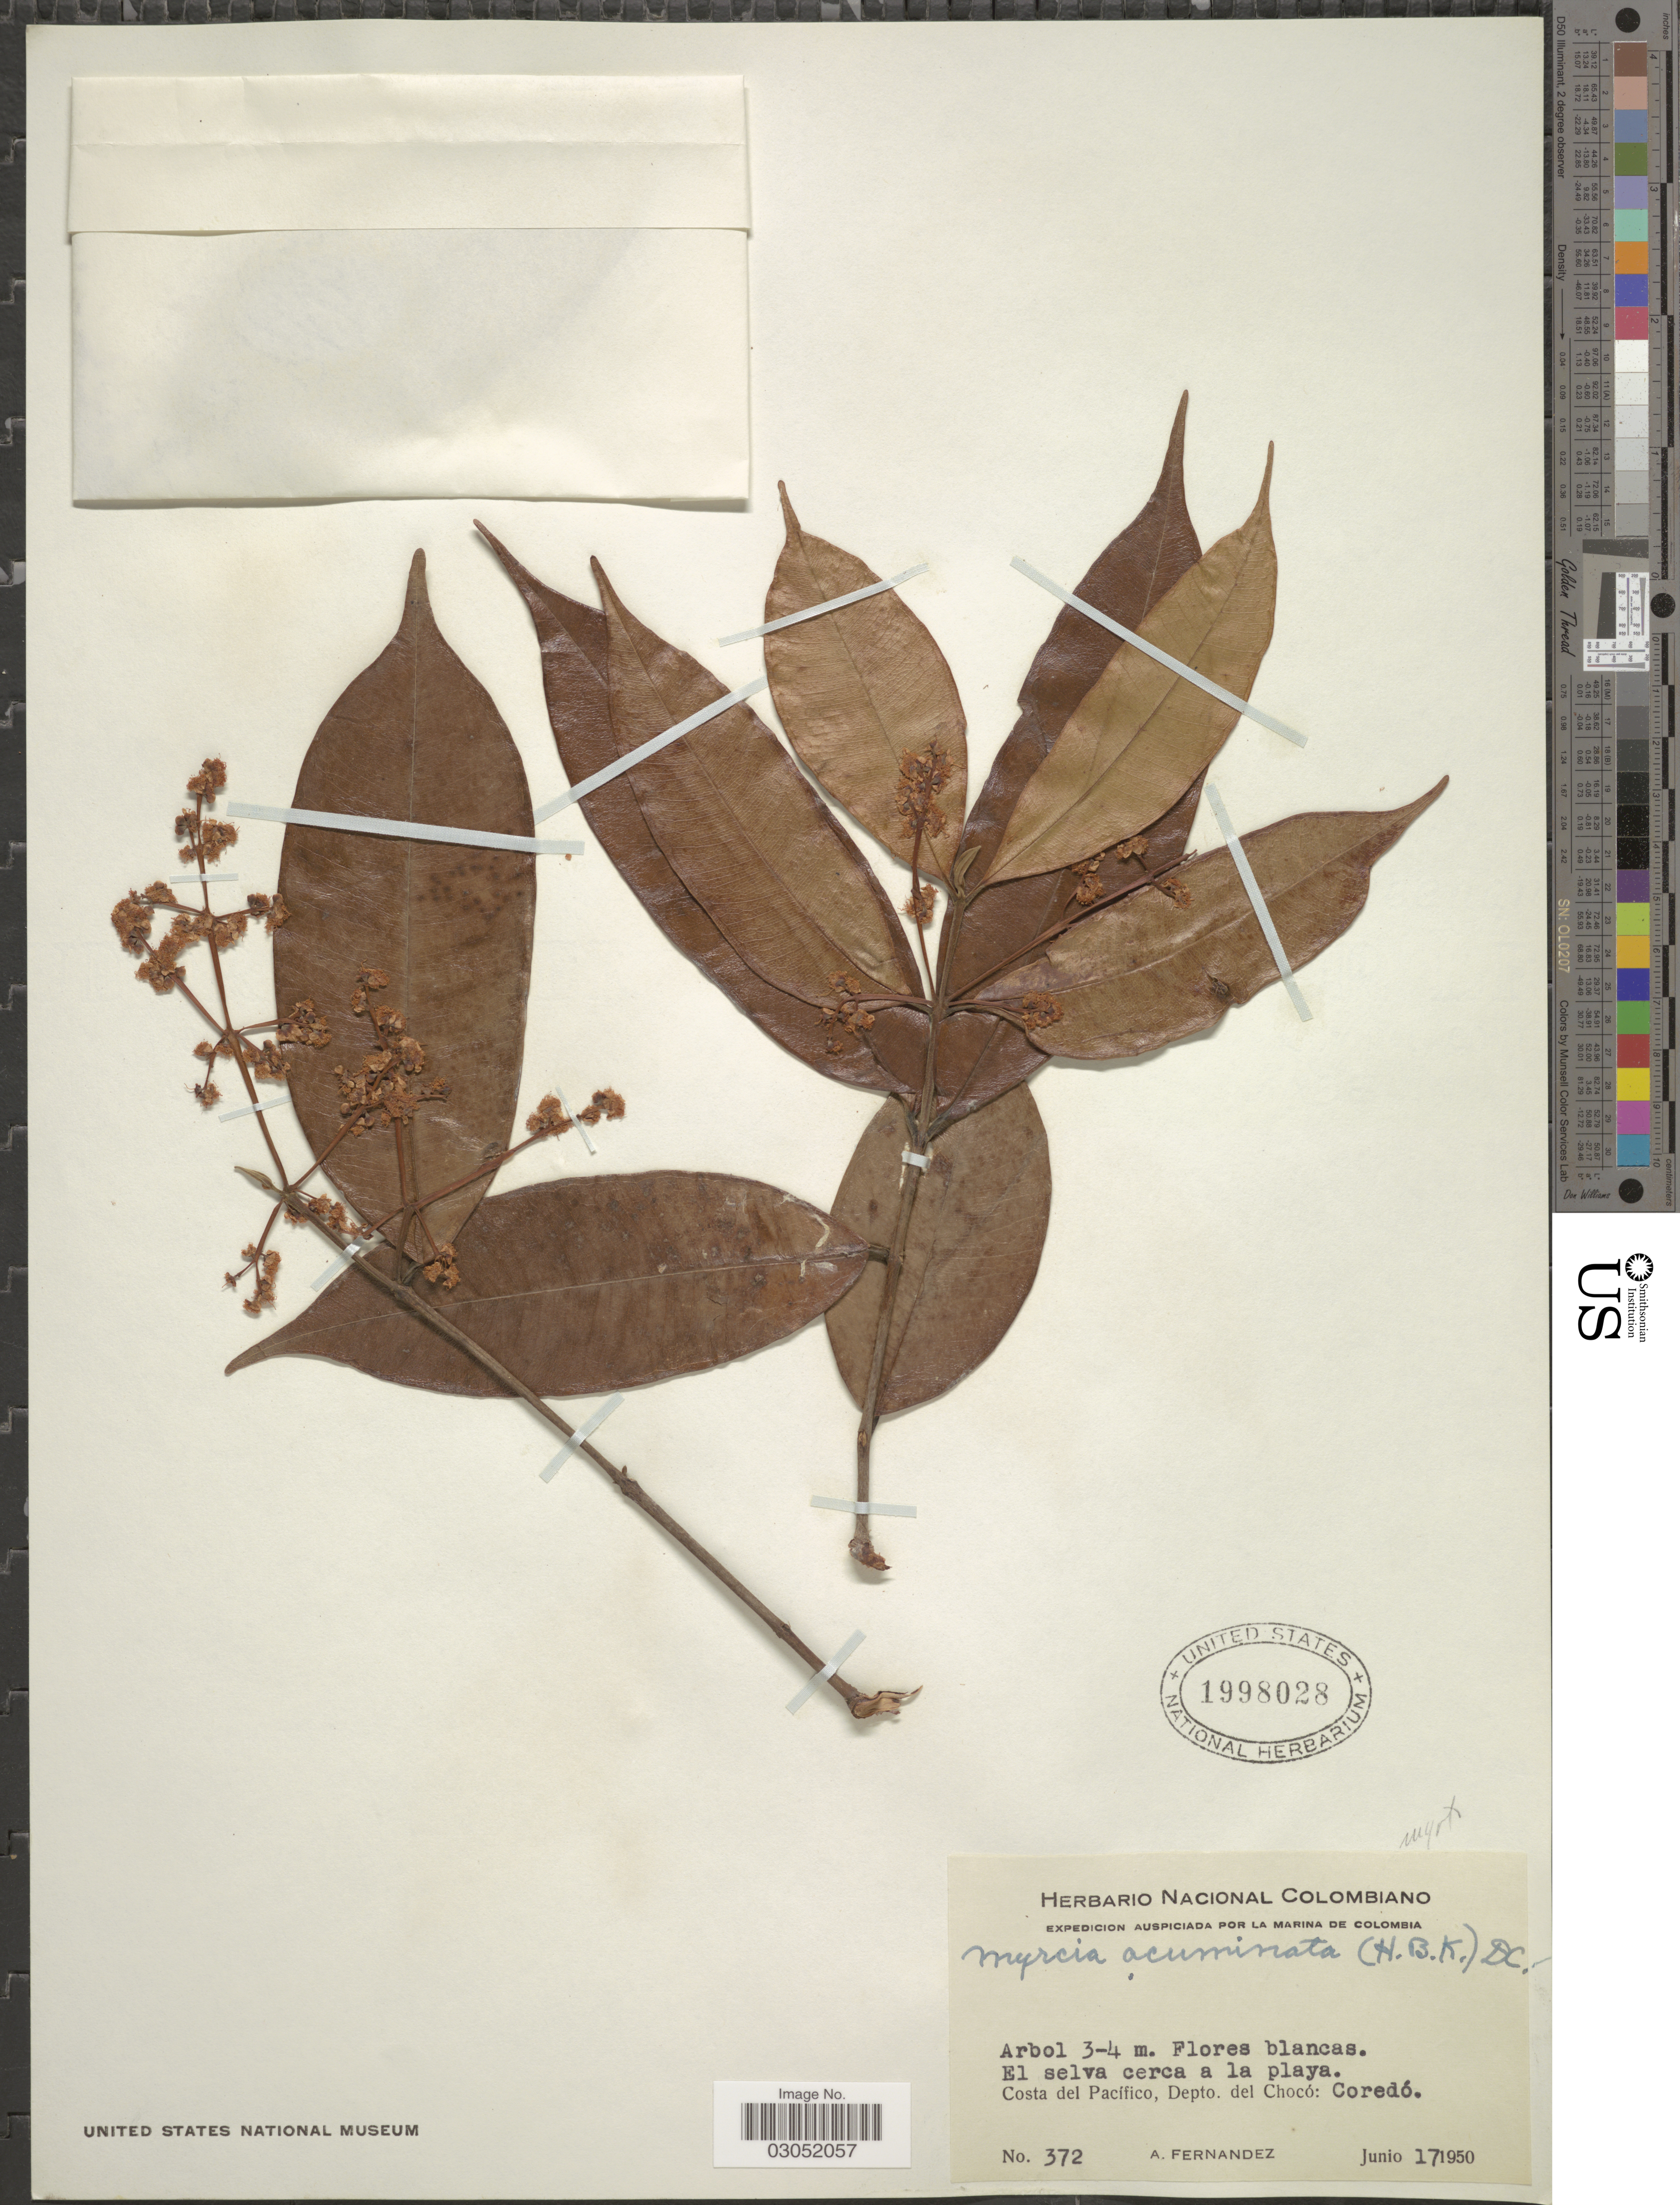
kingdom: Plantae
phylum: Tracheophyta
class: Magnoliopsida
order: Myrtales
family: Myrtaceae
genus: Myrcia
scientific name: Myrcia acuminata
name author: (Kunth) DC.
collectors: A. Fernandez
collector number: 372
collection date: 1950-06-17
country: Colombia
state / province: Chocó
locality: Costa del Pacifico, Depto. del Chocó: Coredó.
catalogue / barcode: US 1998028